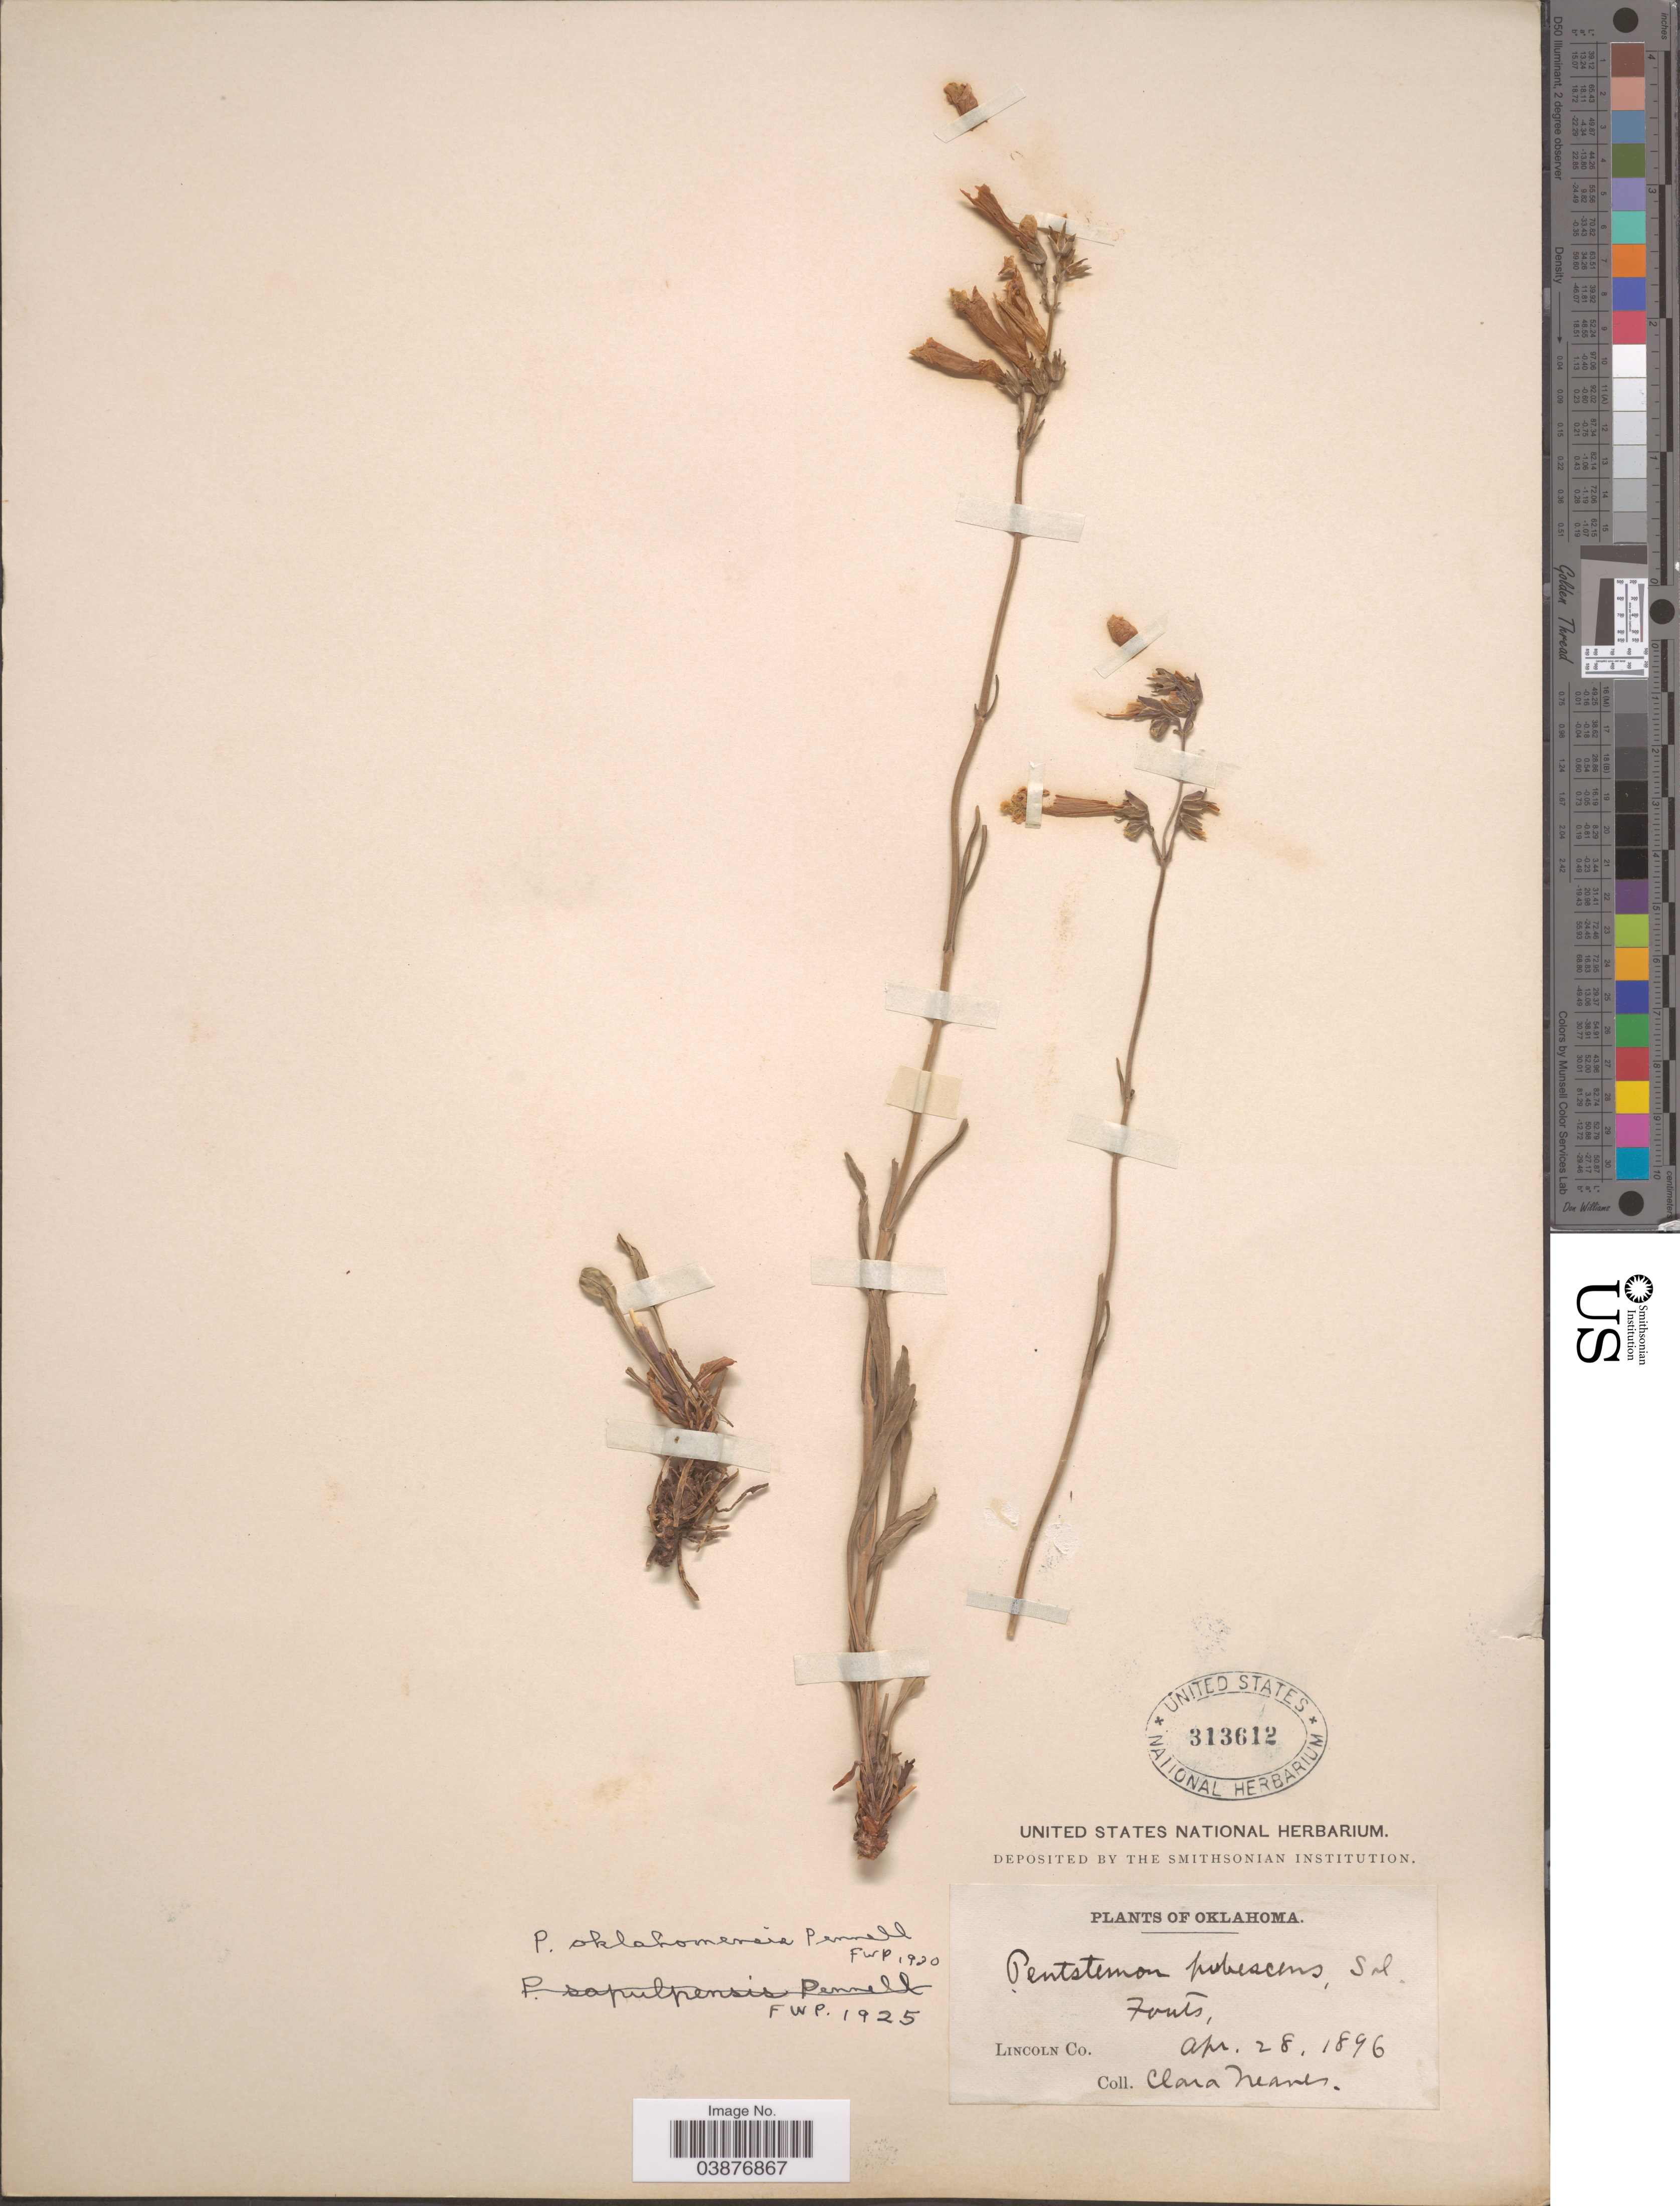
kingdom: Plantae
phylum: Tracheophyta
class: Magnoliopsida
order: Lamiales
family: Plantaginaceae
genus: Penstemon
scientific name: Penstemon oklahomensis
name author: Pennell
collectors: C. Neaves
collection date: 1896-04-28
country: United States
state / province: Oklahoma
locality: Touts, Lincoln Co.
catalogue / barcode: US 313612